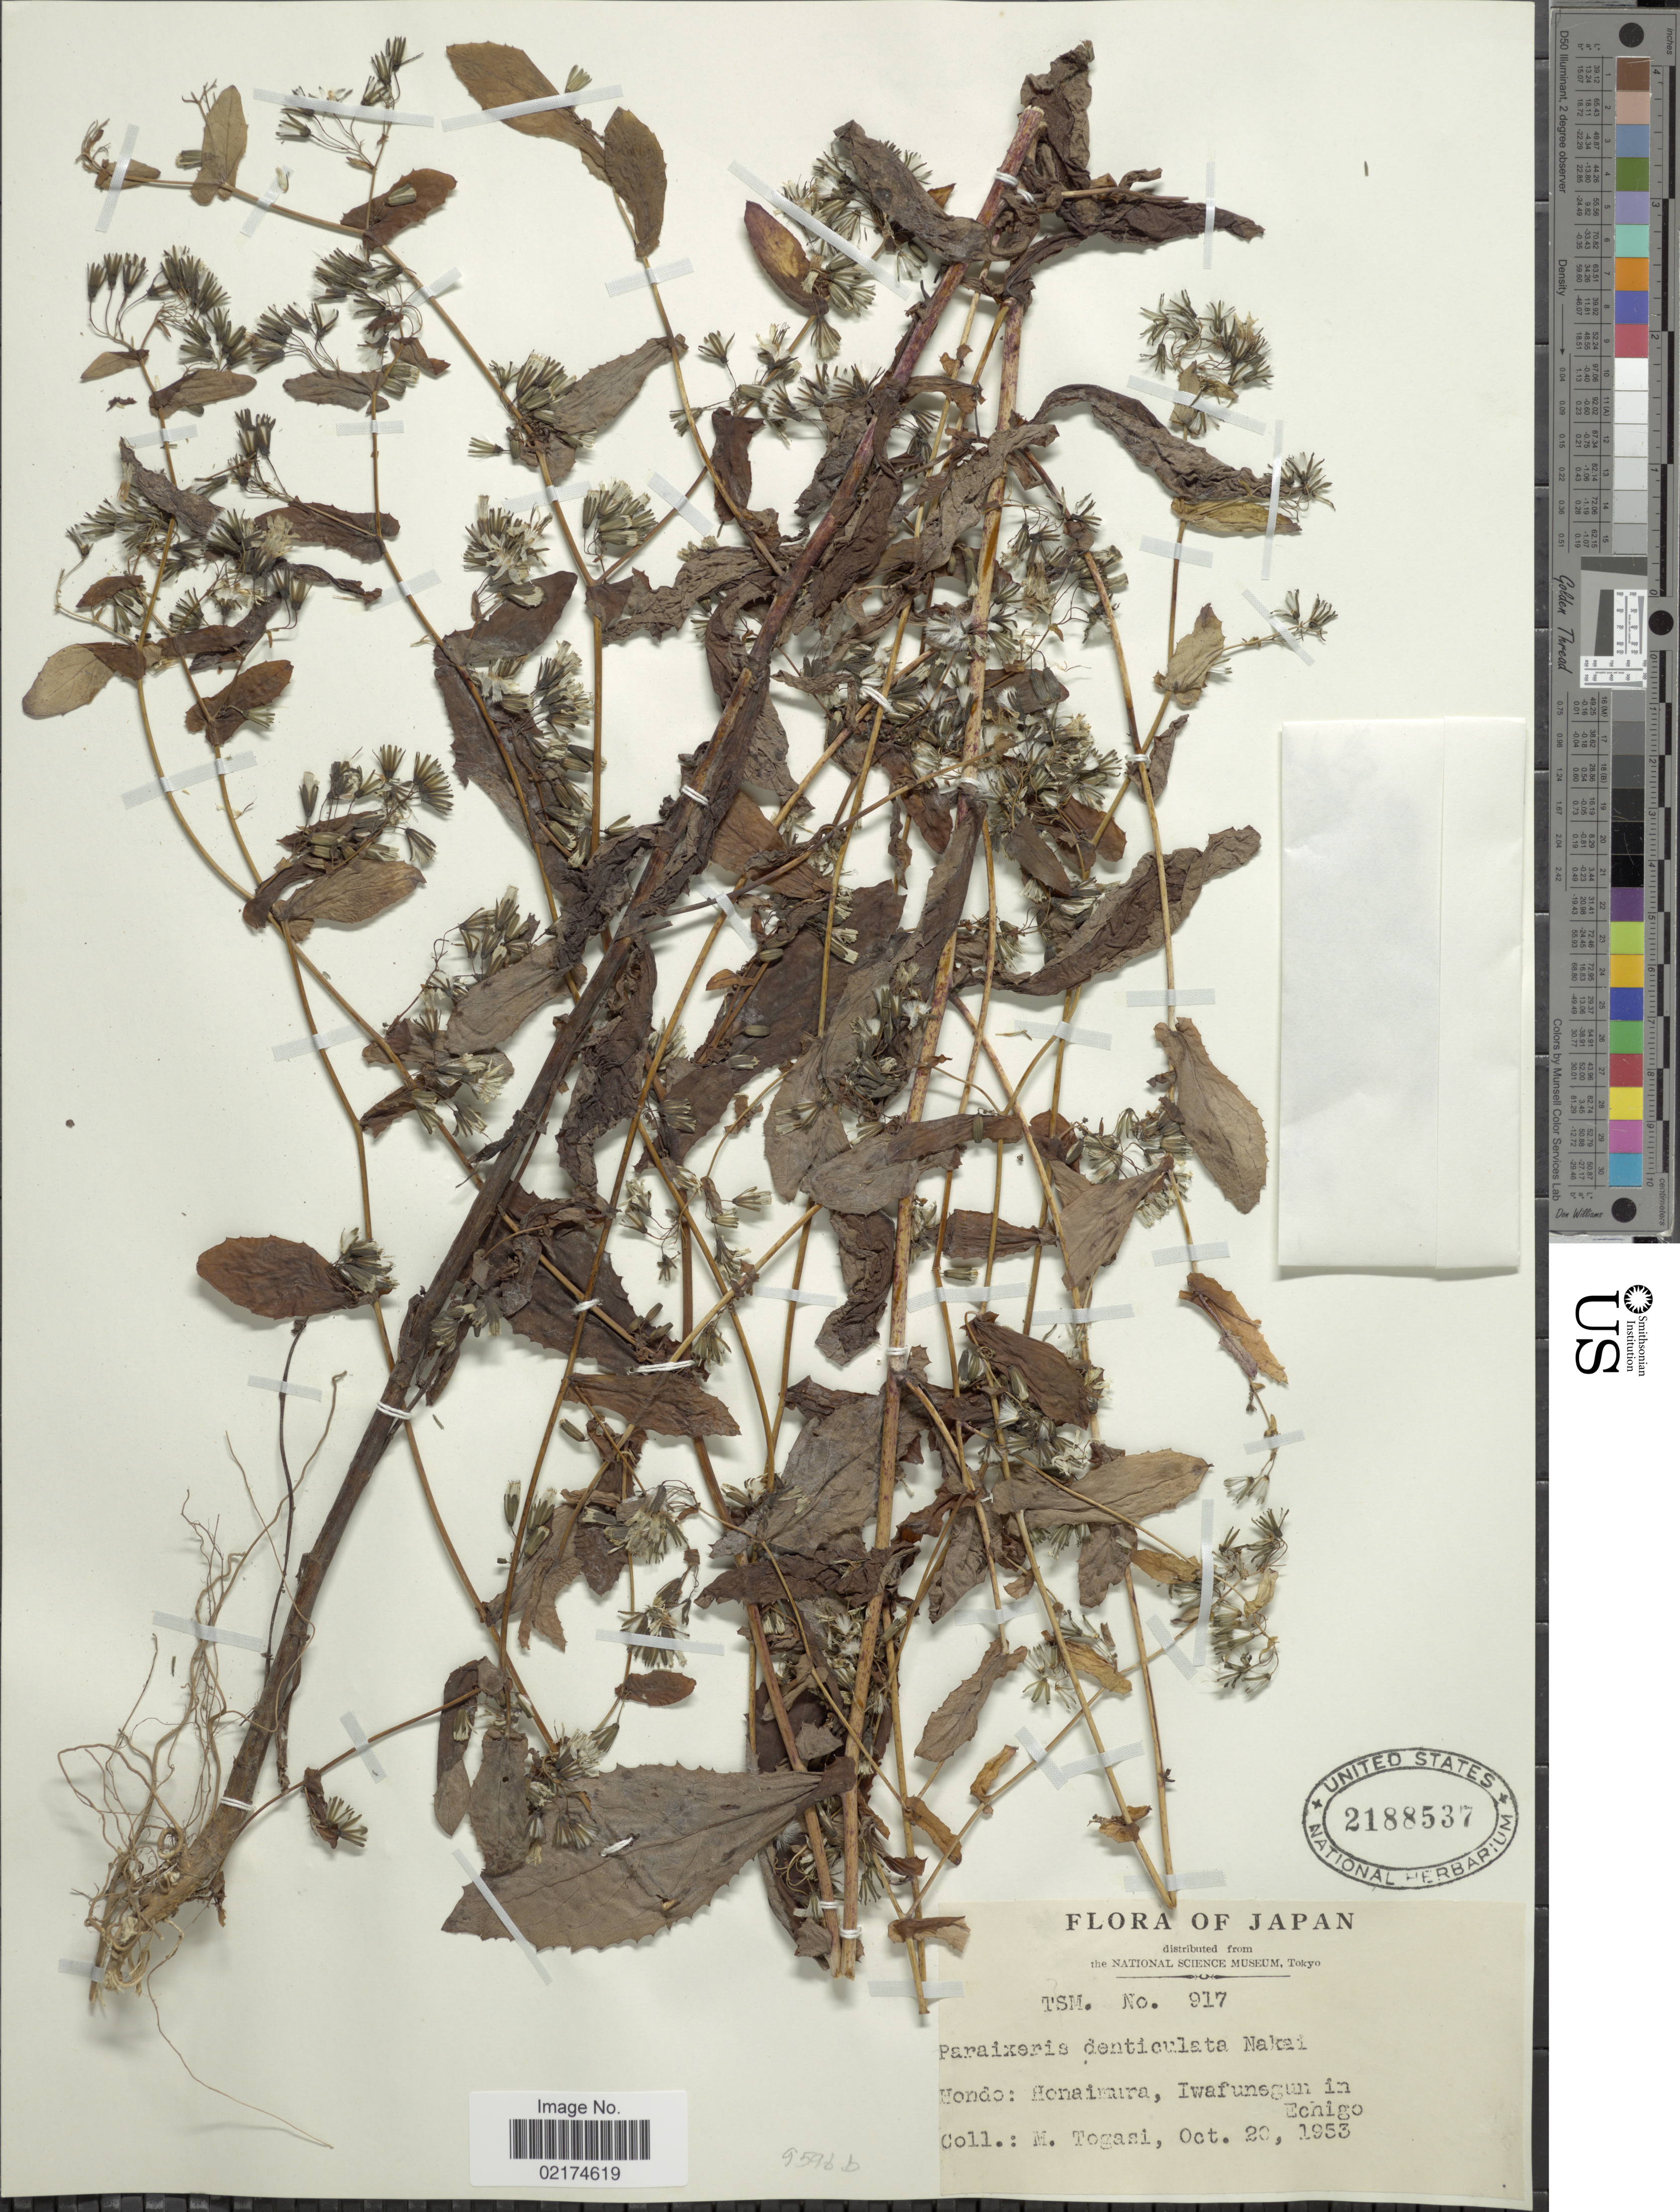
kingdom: Plantae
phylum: Tracheophyta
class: Magnoliopsida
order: Asterales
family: Asteraceae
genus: Crepidiastrum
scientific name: Crepidiastrum denticulatum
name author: (Houtt.) Pak & Kawano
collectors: M. Togashi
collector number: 917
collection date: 1953-10-20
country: Japan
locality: Hondo: Honaimura, Iwafunegun in Echigo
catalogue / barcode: US 2188537